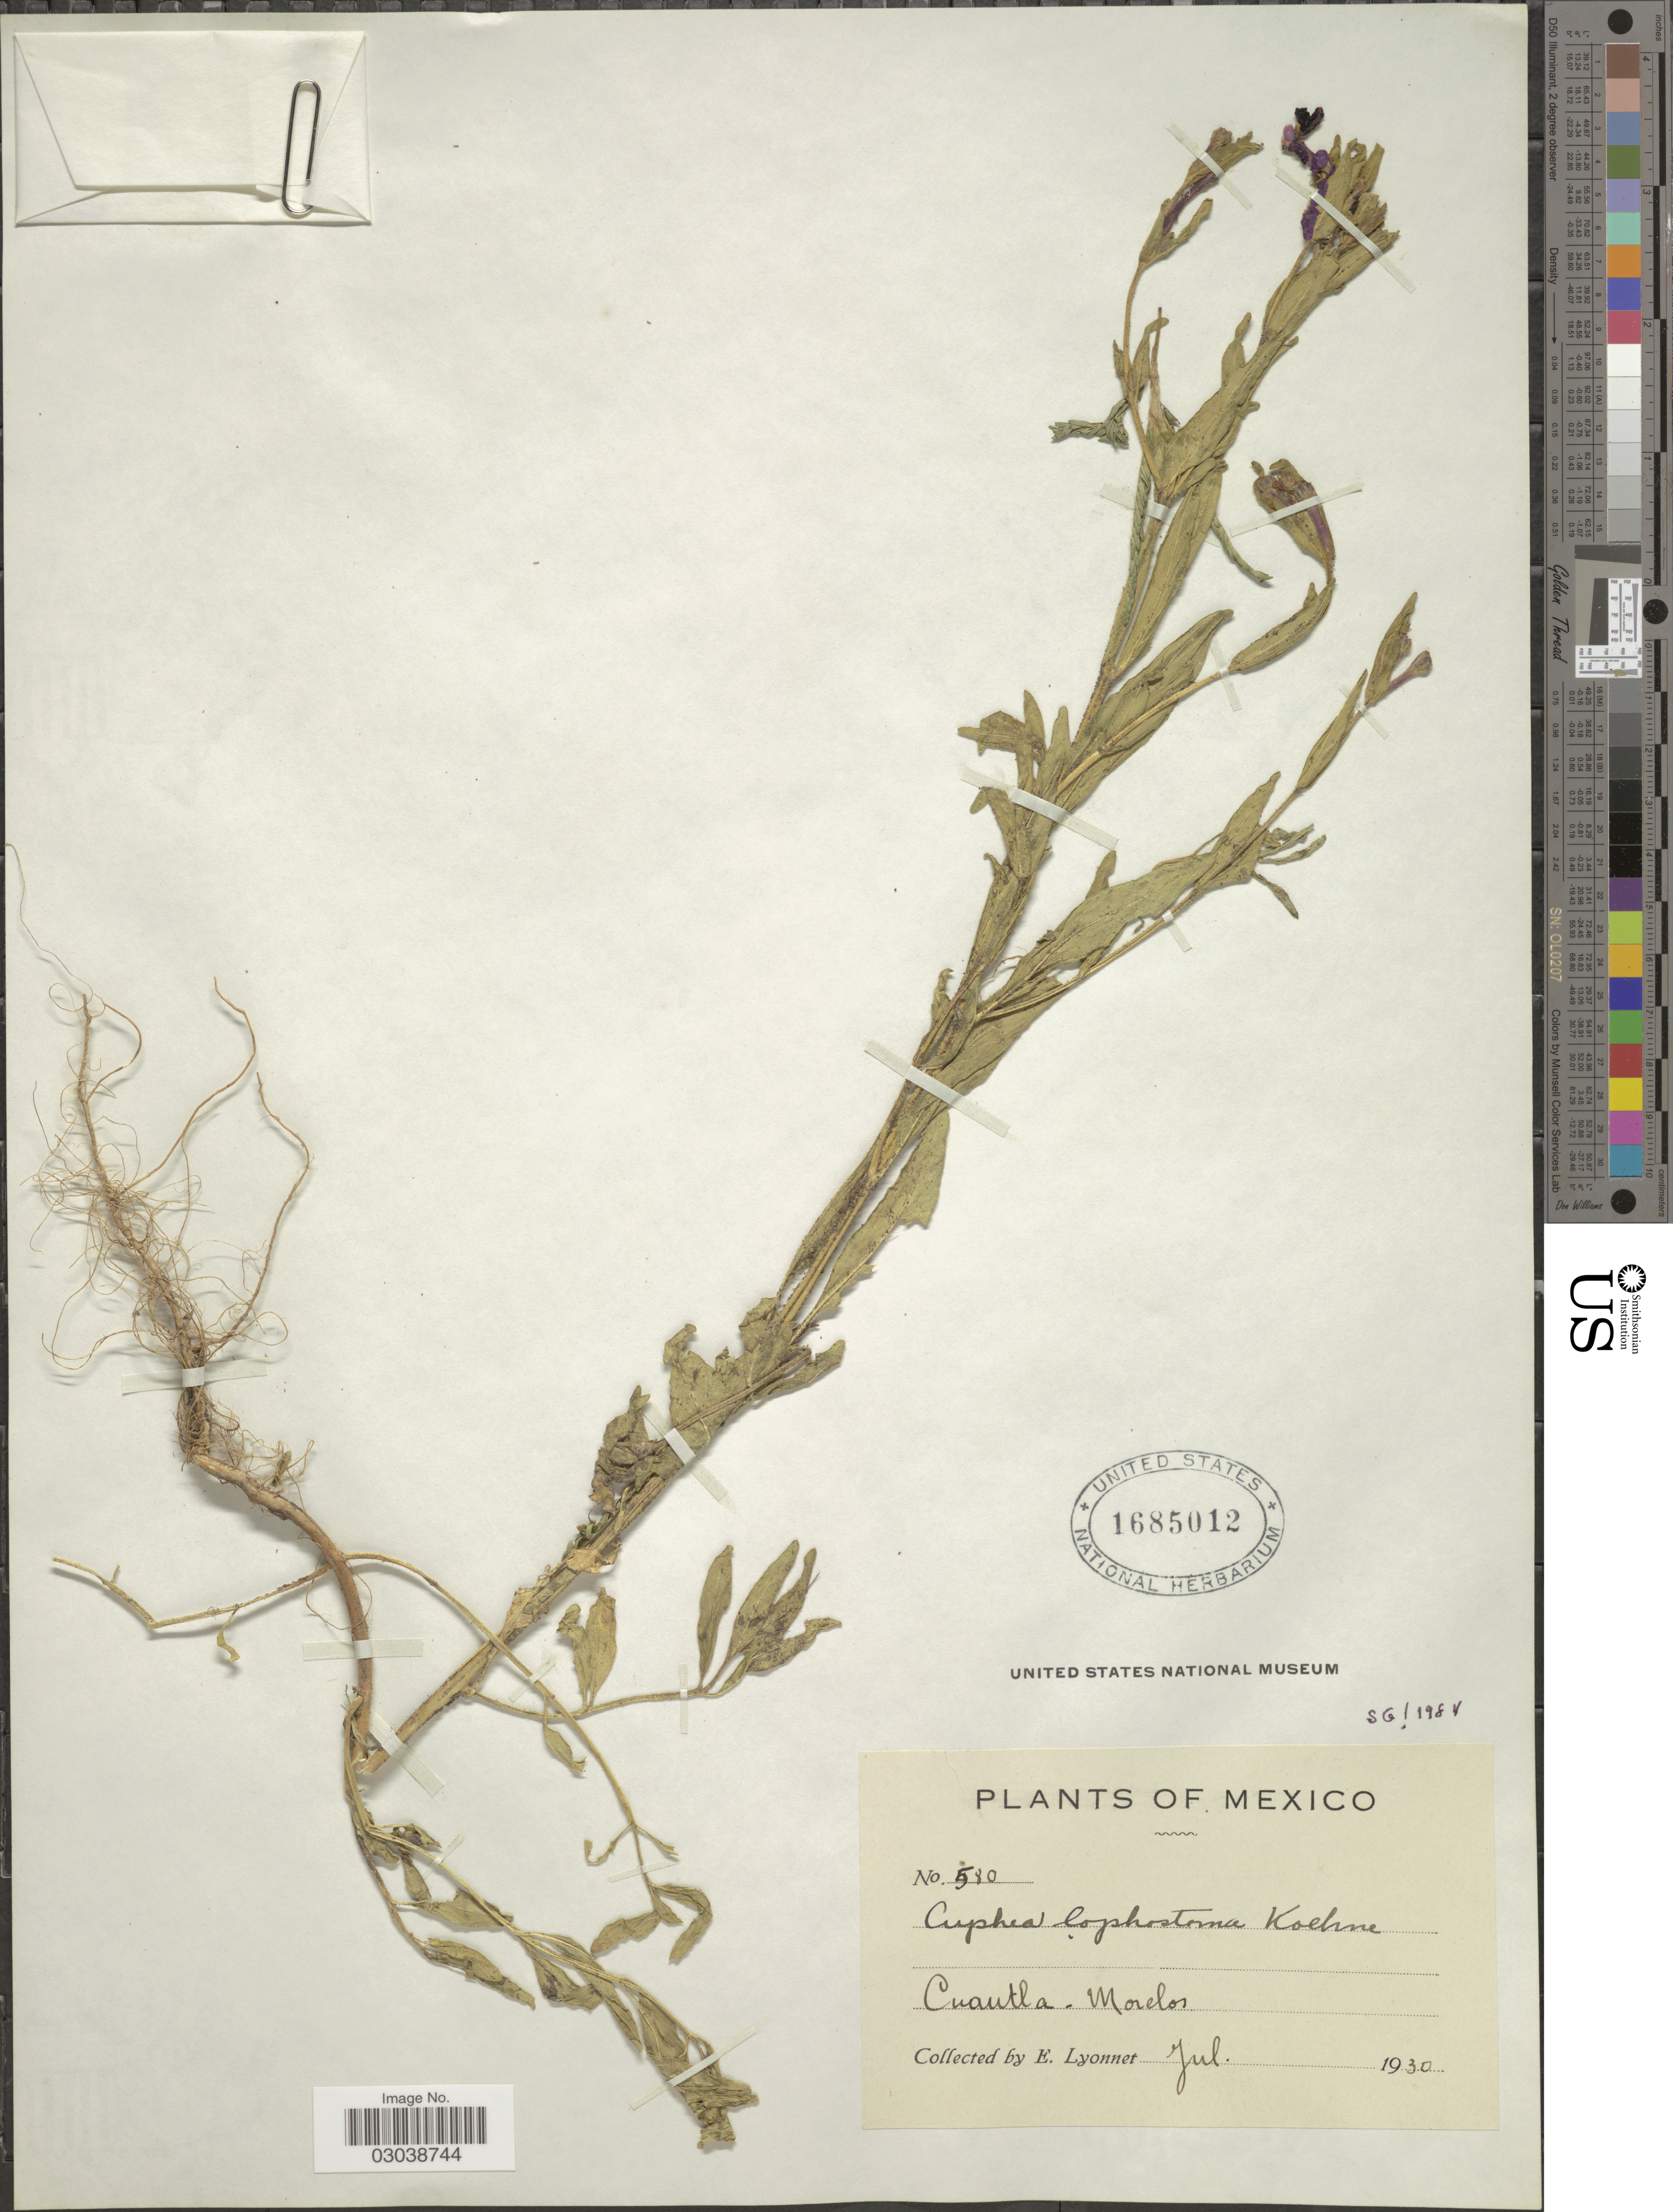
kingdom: Plantae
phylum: Tracheophyta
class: Magnoliopsida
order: Myrtales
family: Lythraceae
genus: Cuphea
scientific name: Cuphea lophostoma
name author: Koehne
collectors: E. Lyonnet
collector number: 580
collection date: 1930-07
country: Mexico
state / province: Morelos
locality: Cuautla.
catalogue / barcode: US 1685012